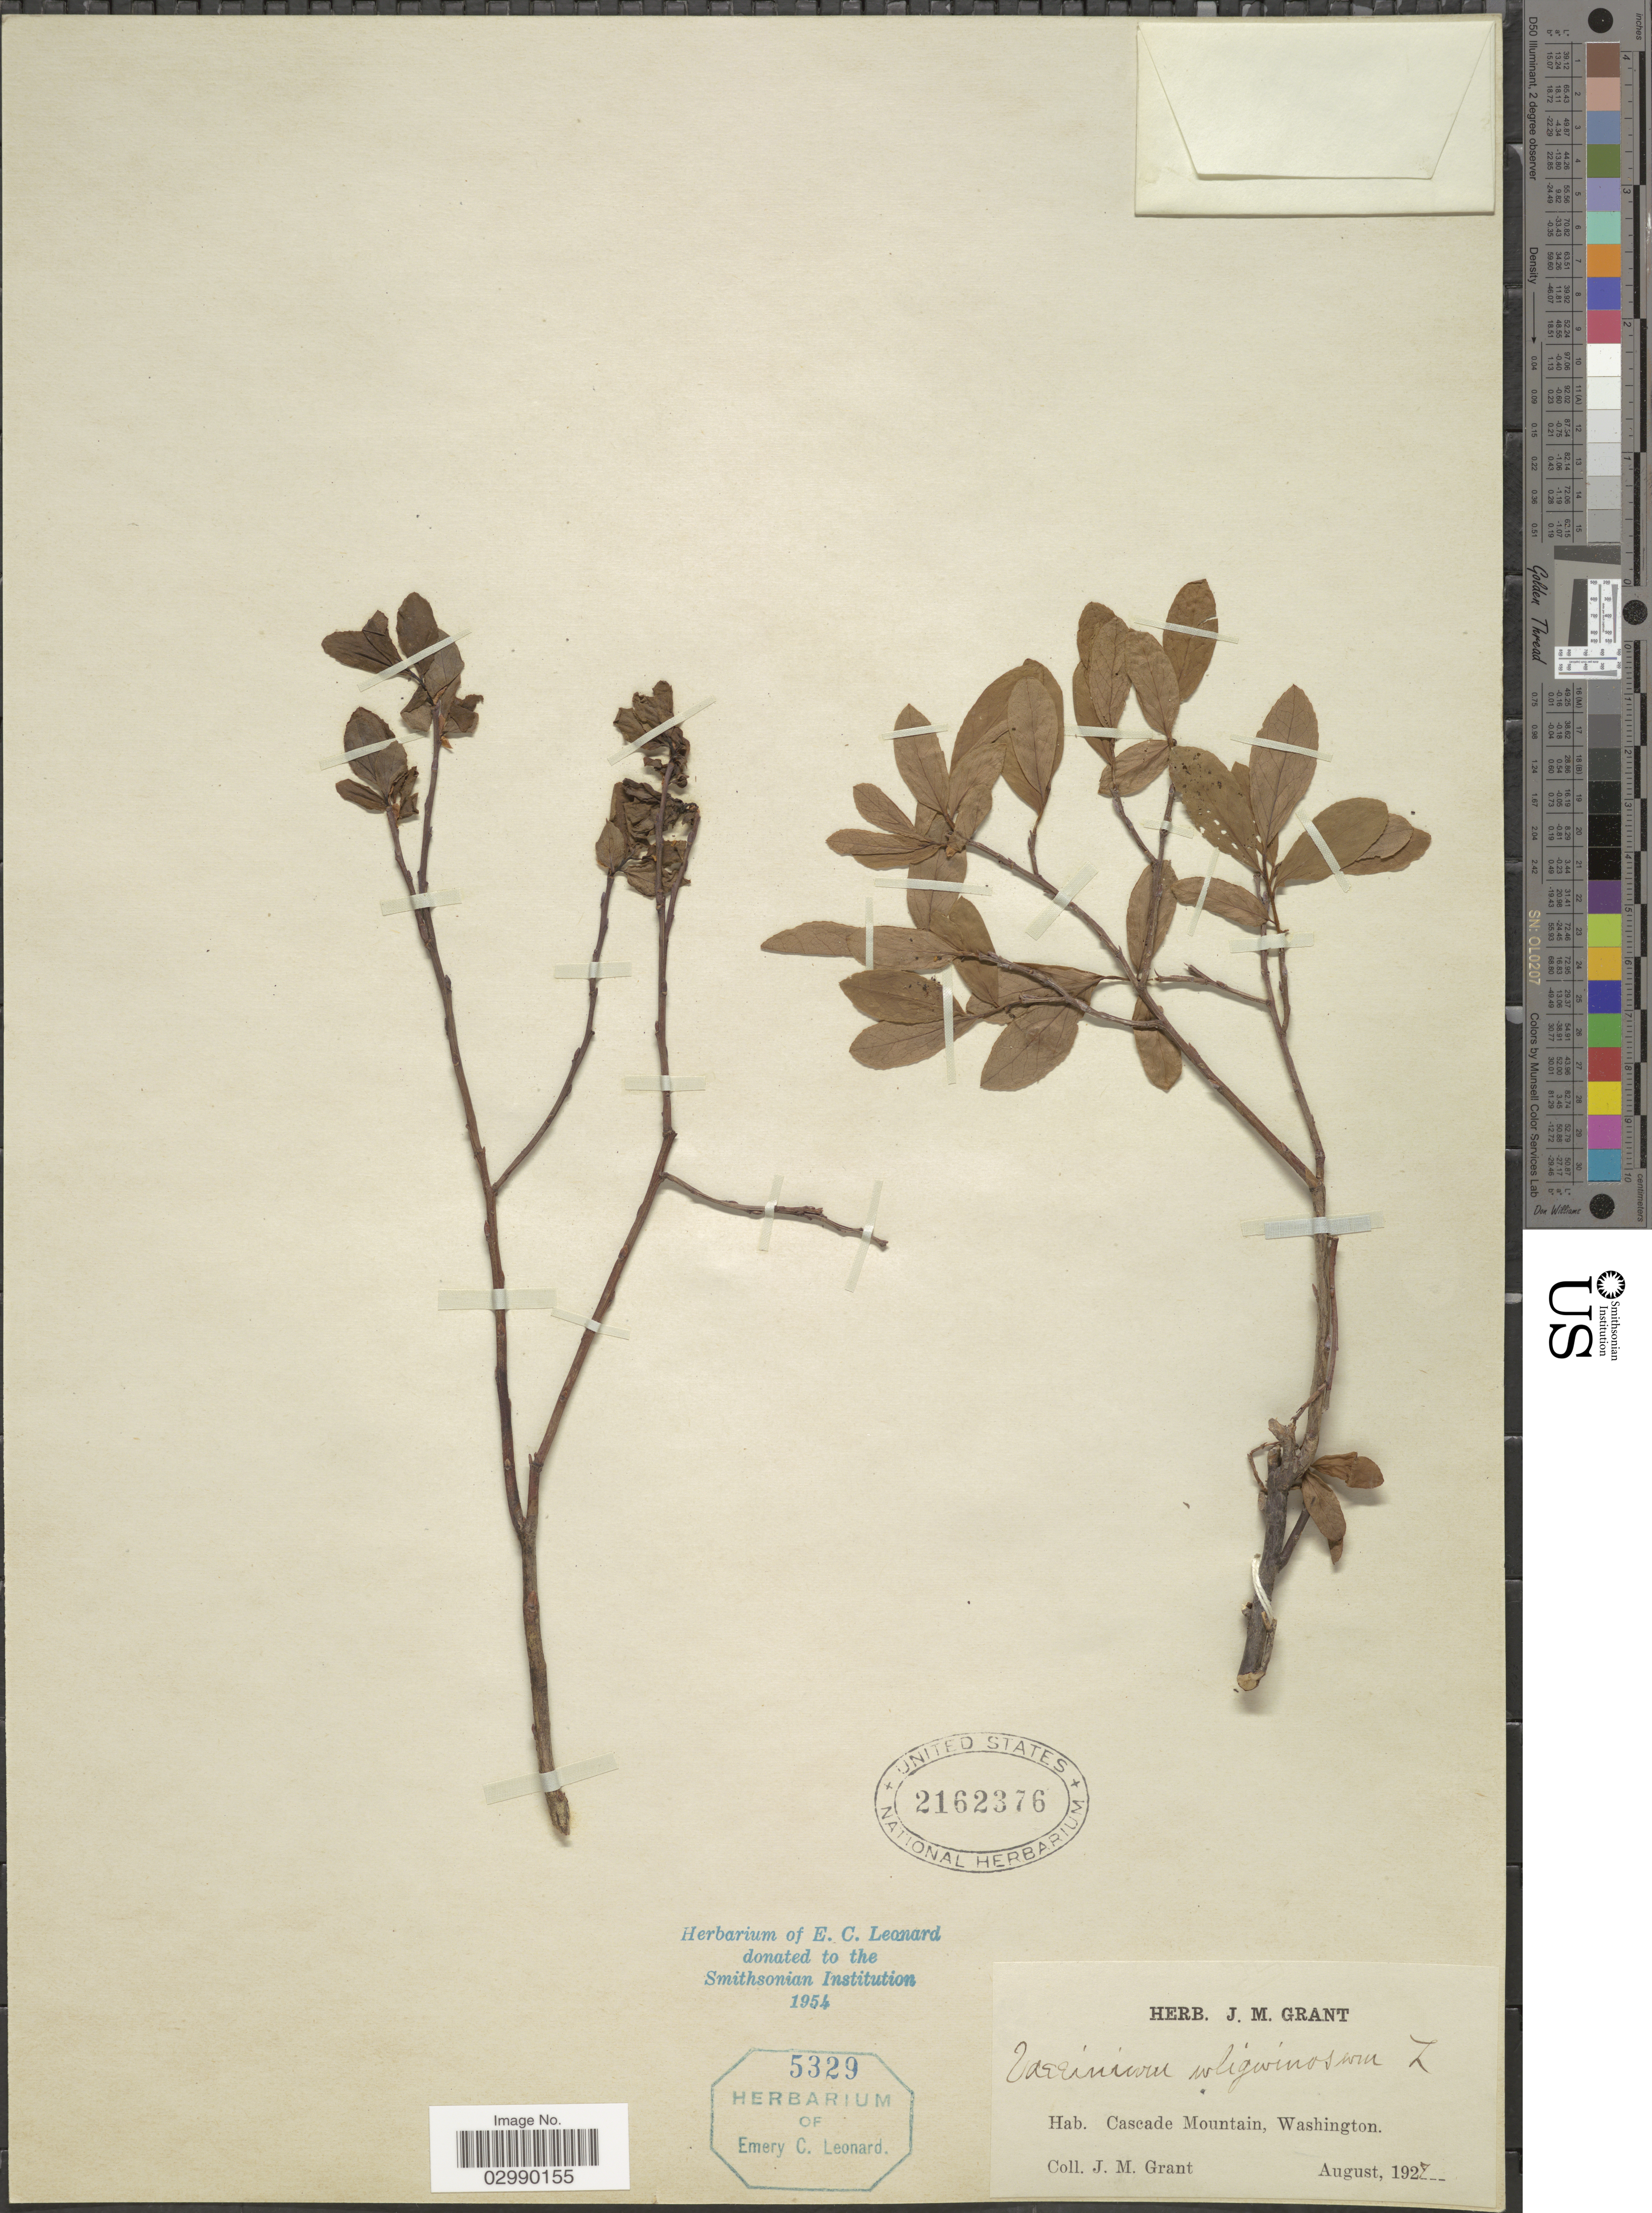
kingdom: Plantae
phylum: Tracheophyta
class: Magnoliopsida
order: Ericales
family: Ericaceae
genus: Vaccinium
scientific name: Vaccinium uliginosum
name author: L.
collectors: J. M. Grant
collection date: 1927-08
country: United States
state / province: Washington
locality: Cascade Mountain.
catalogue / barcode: US 2162376